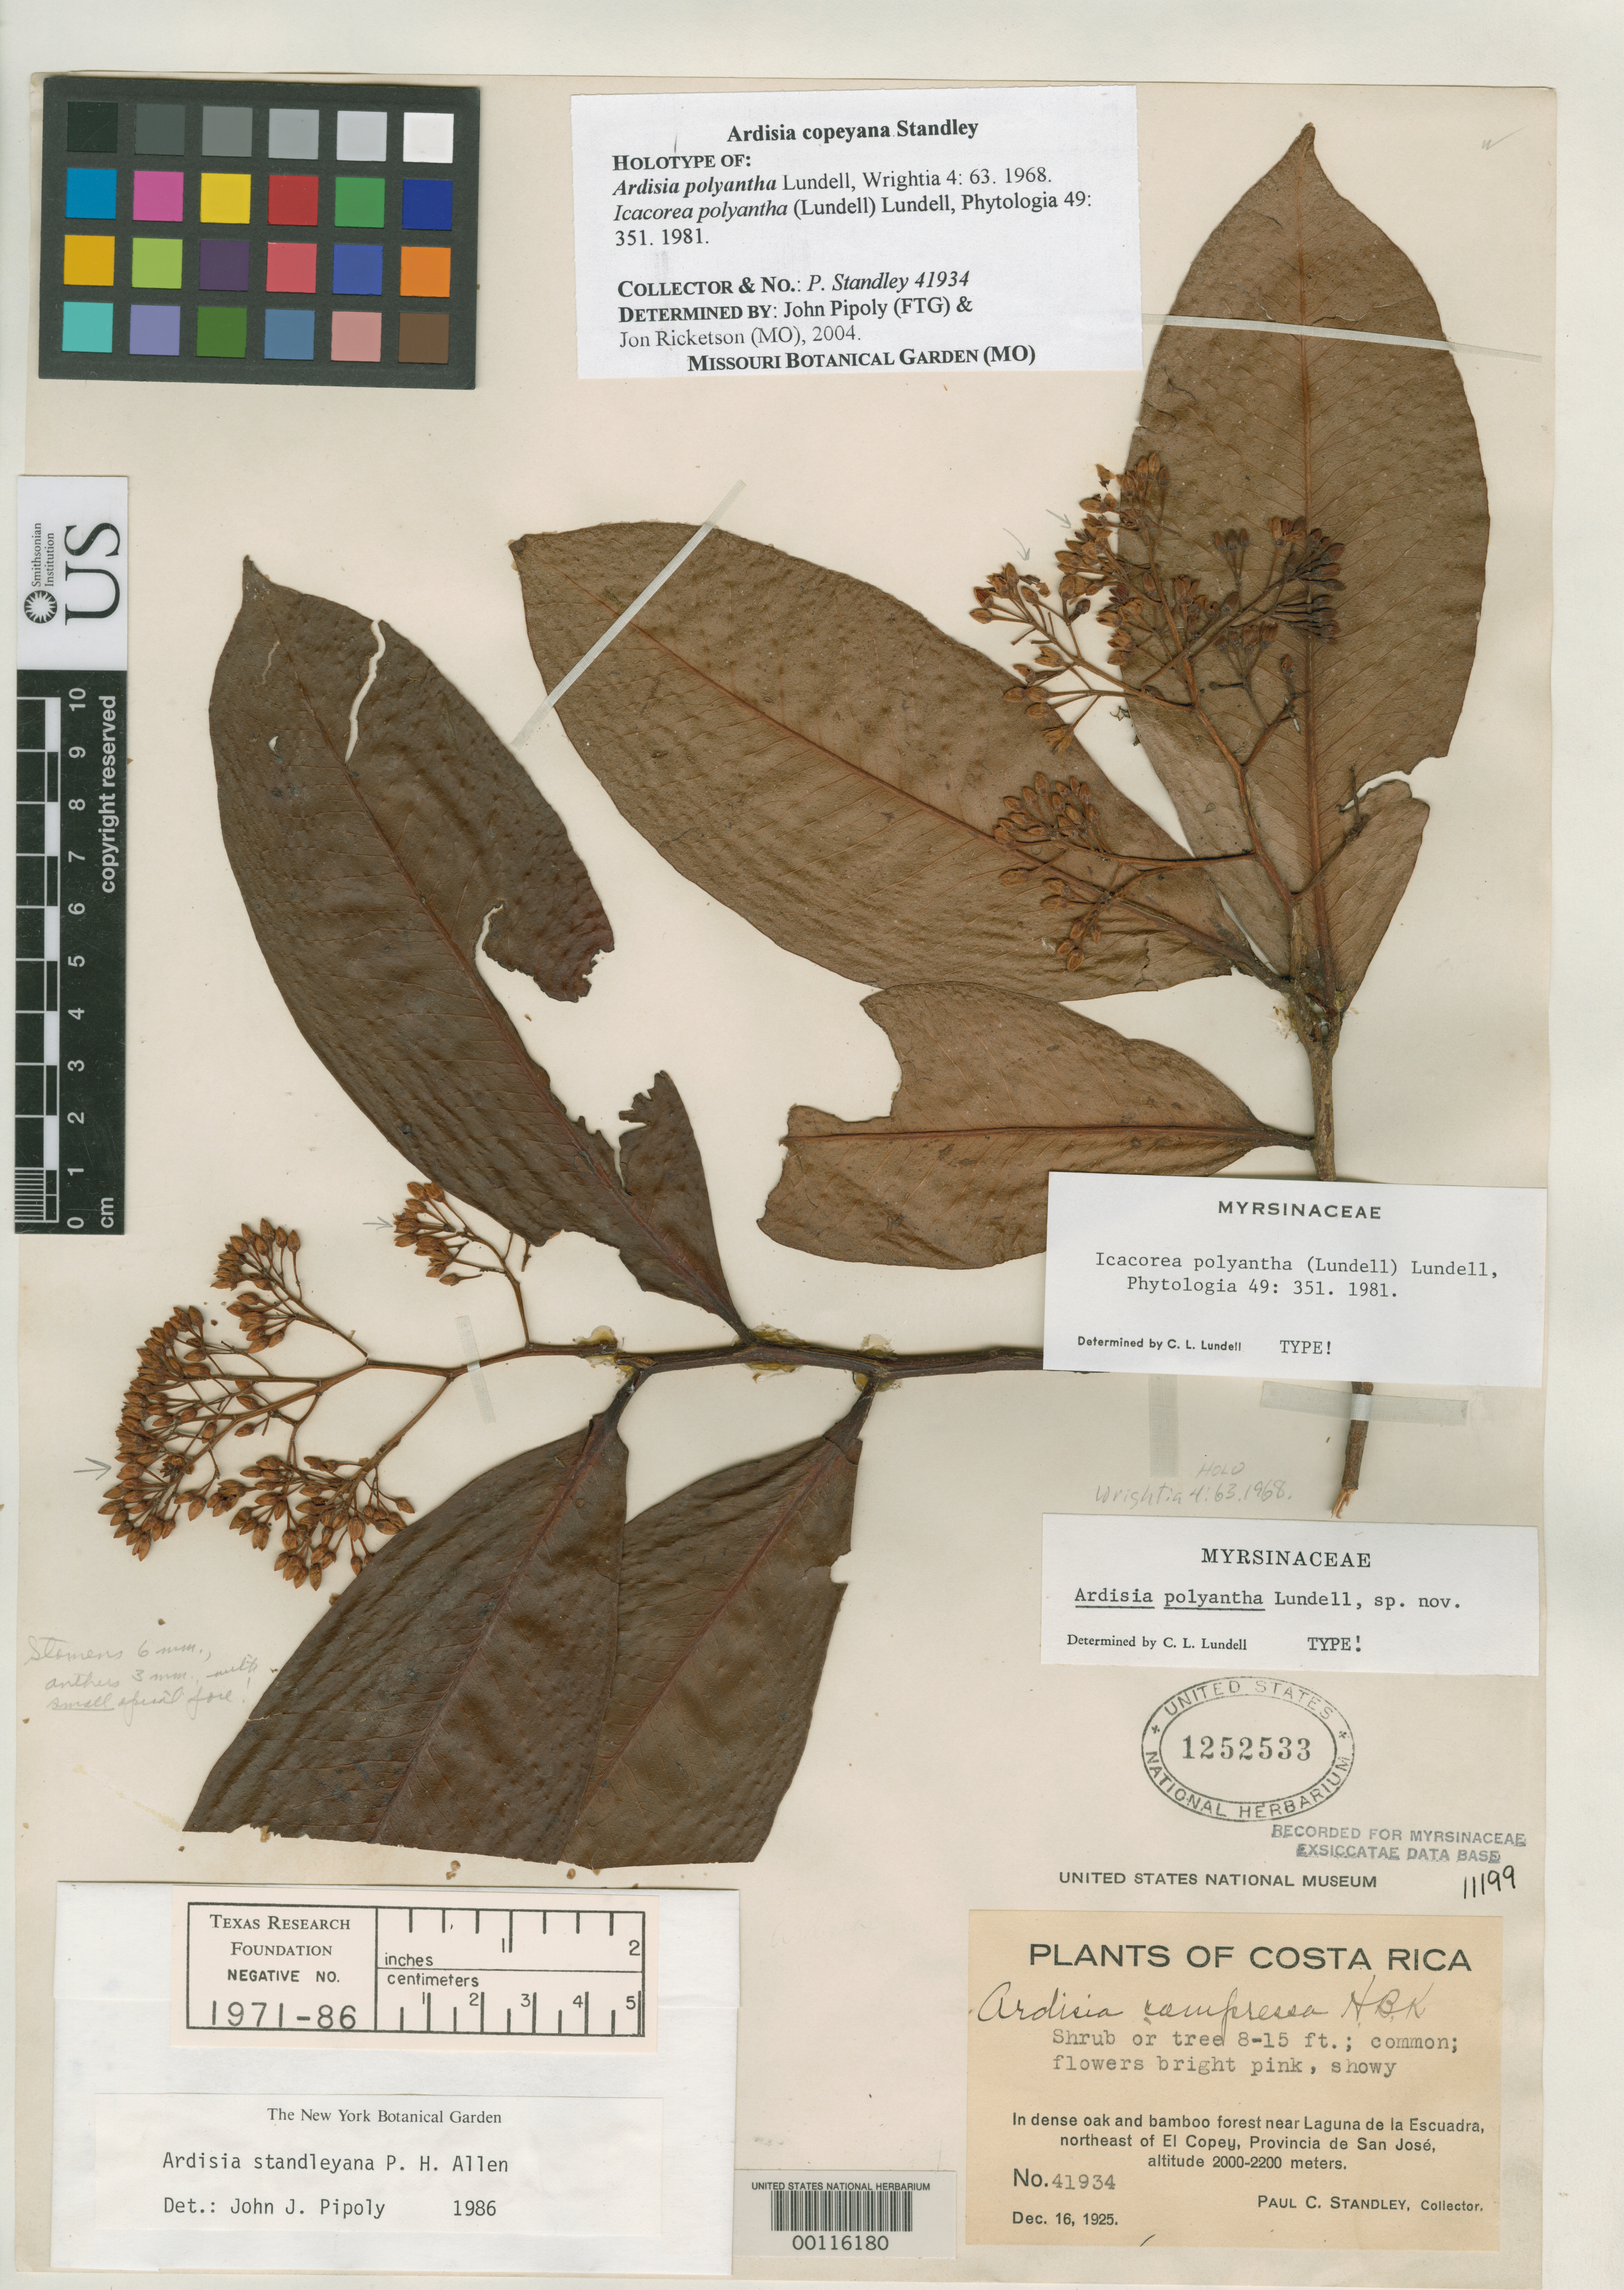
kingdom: Plantae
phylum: Tracheophyta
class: Magnoliopsida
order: Ericales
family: Primulaceae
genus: Ardisia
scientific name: Ardisia polyantha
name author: Lundell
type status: Holotype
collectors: P. C. Standley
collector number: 41934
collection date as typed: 16 Dec 1925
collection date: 1925-12-16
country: Costa Rica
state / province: San José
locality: Laguna de La Escuadra, El Copey.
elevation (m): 2000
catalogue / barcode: US 1252533